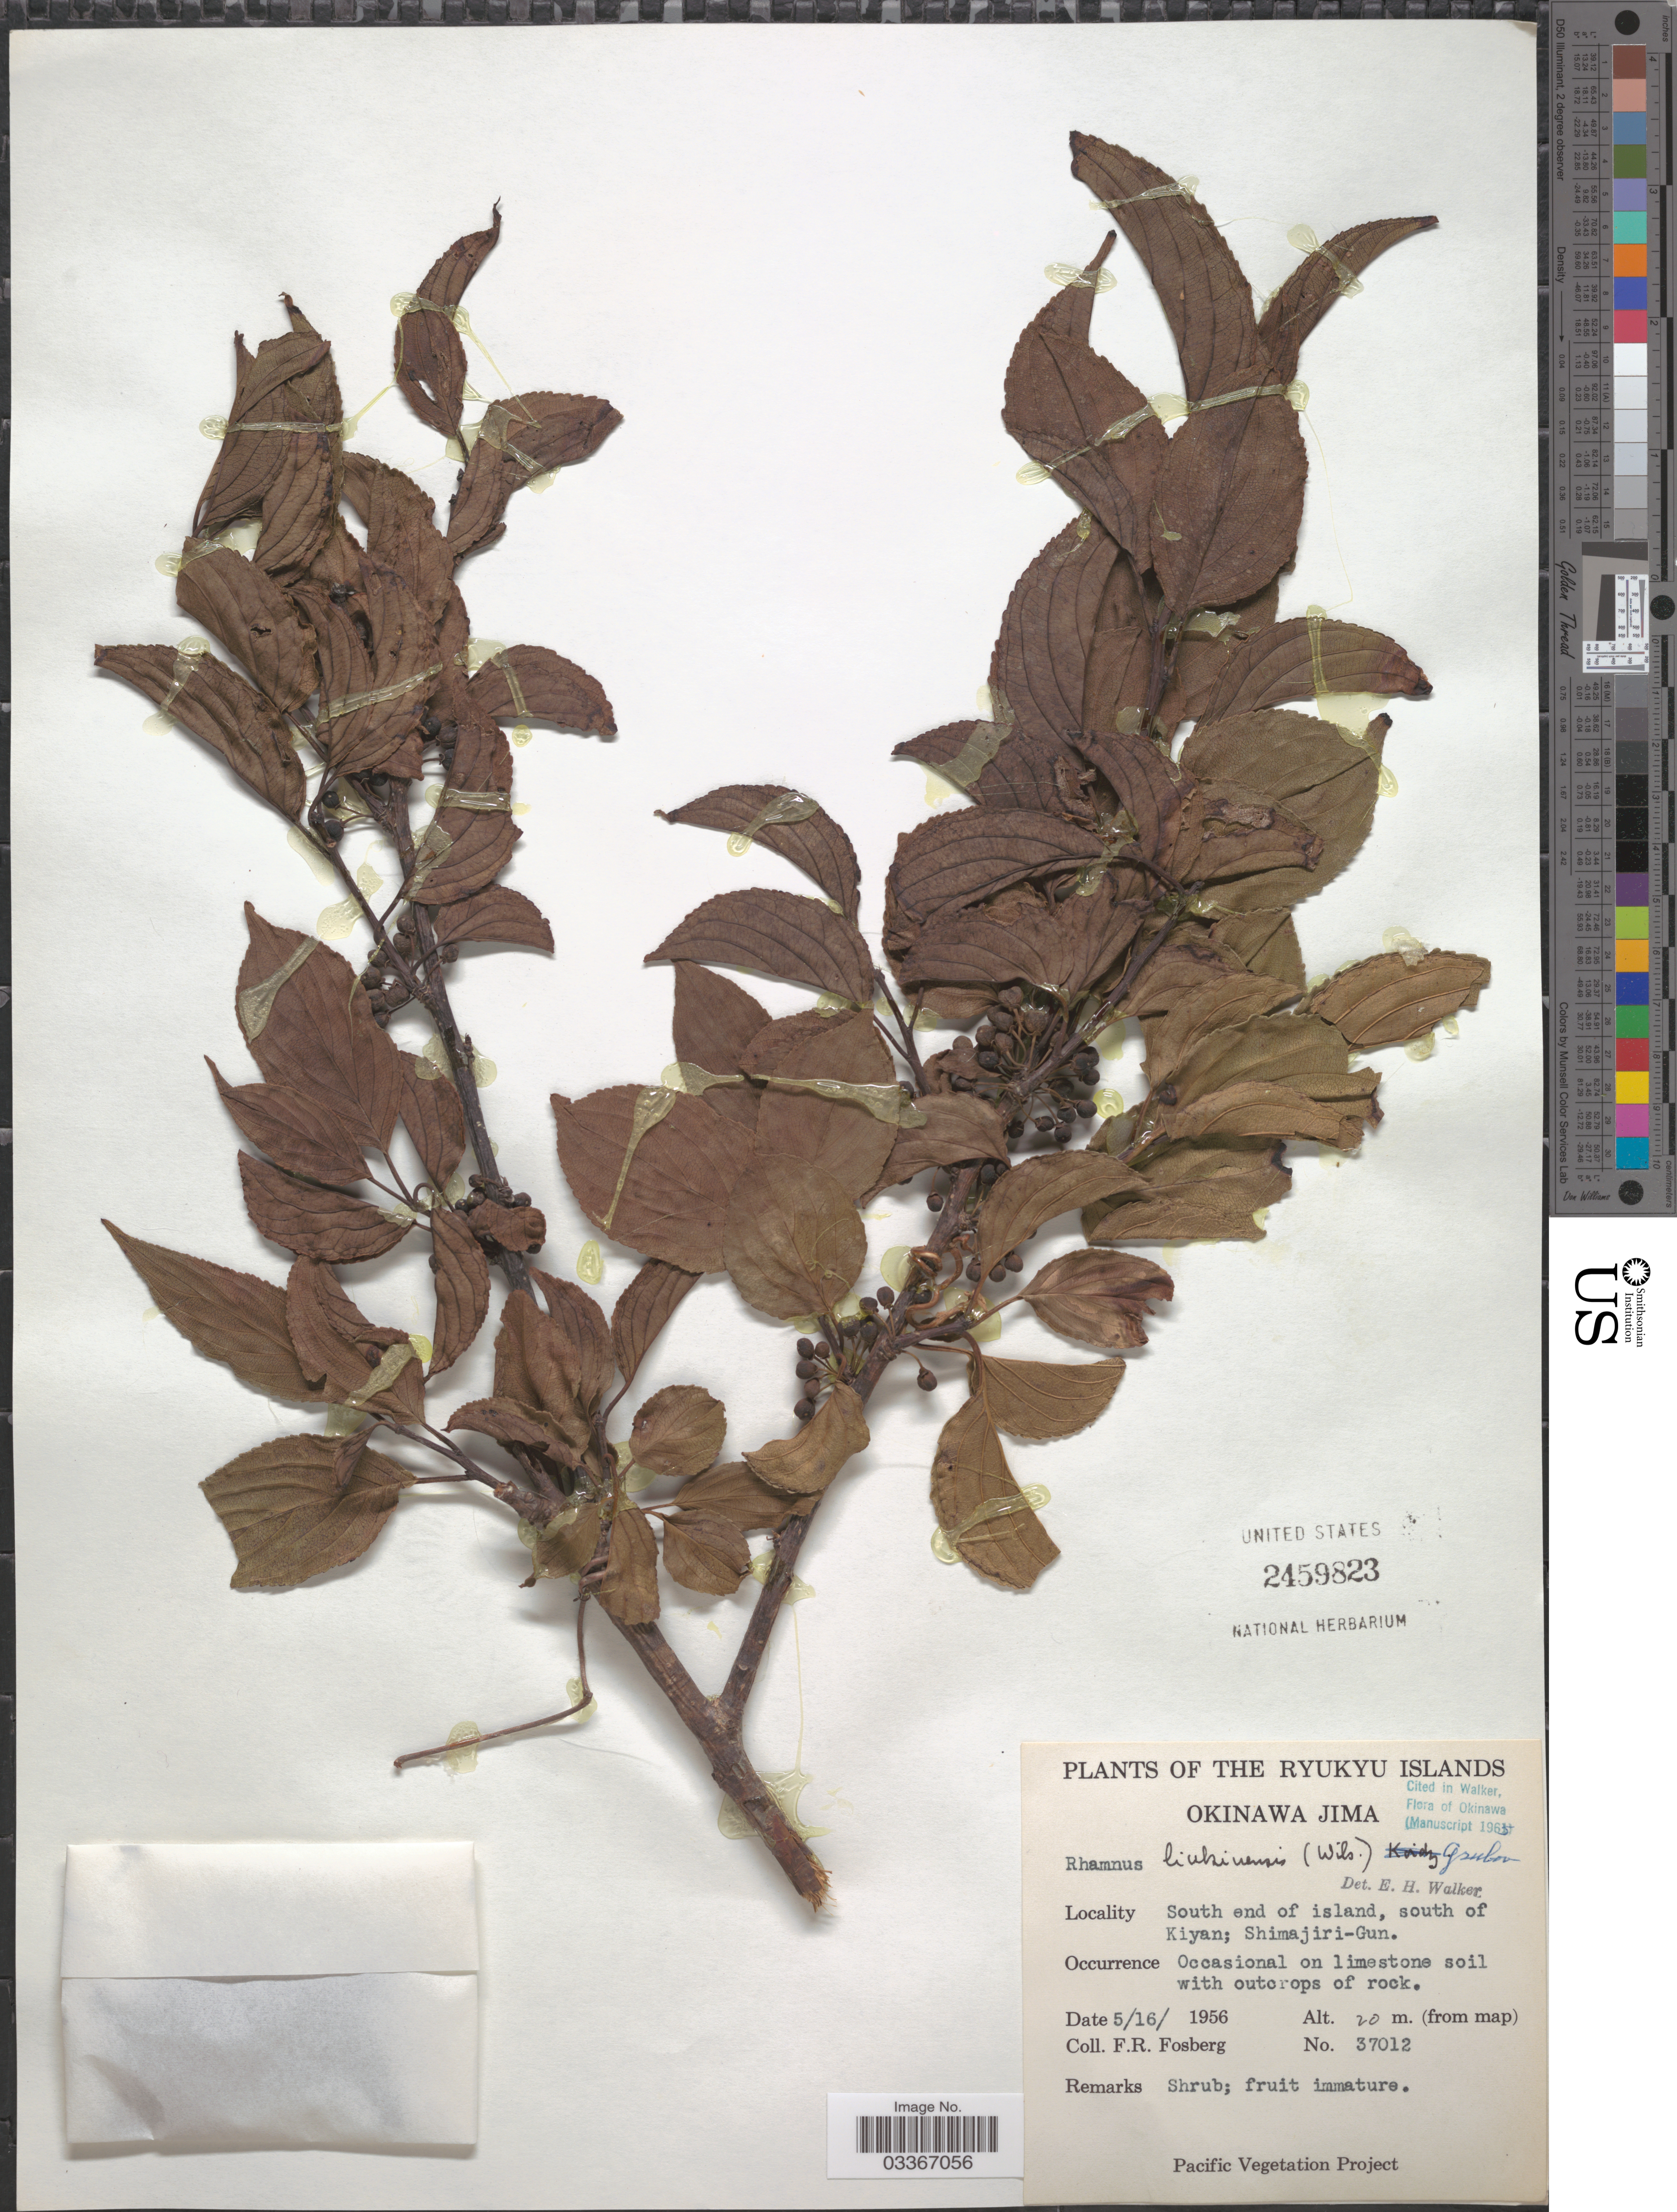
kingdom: Plantae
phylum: Tracheophyta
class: Magnoliopsida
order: Rosales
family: Rhamnaceae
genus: Rhamnus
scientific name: Rhamnus liukiuensis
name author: (E.H. Wilson) Koidz.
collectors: F. R. Fosberg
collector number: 37012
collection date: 1956-05-16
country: Japan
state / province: Okinawa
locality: The Ryukyu Islands. Okinawa Jima. South end of island, south of Kiyan; Shimajiri-Gun.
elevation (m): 20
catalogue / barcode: US 2459823